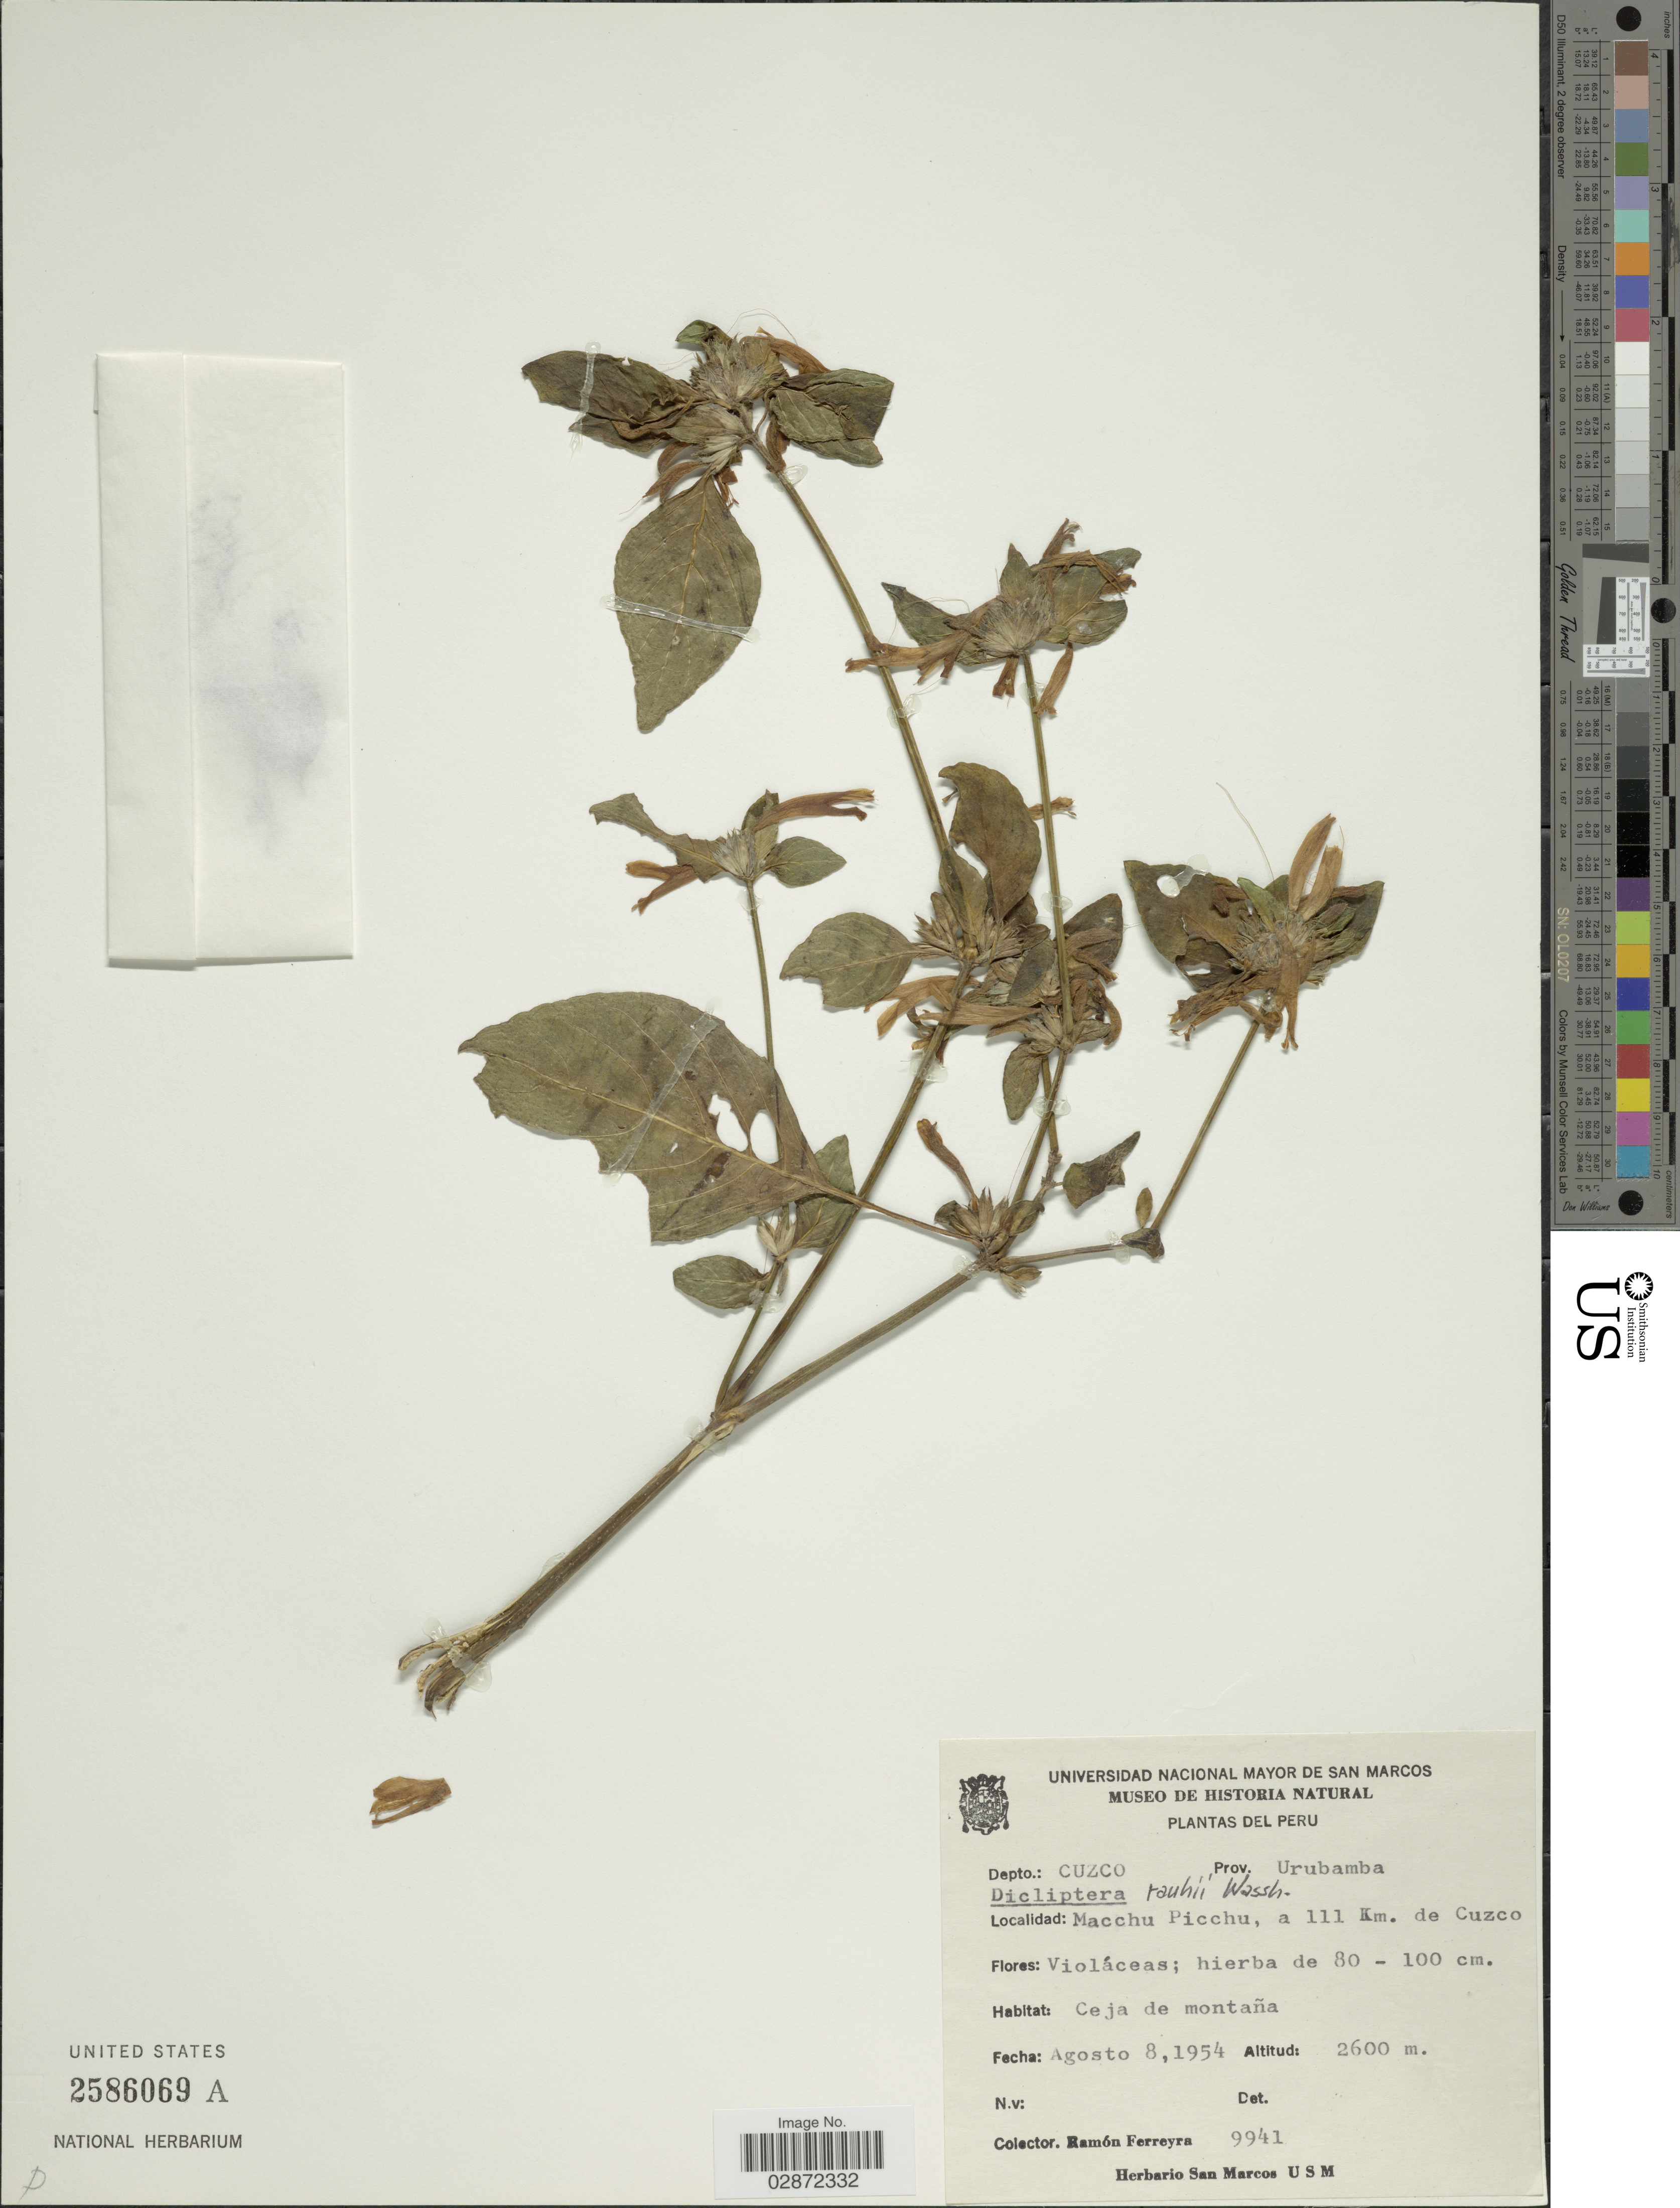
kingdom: Plantae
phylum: Tracheophyta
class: Magnoliopsida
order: Lamiales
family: Acanthaceae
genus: Dicliptera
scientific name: Dicliptera squarrosa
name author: Nees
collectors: R. A. Ferreyra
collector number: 9941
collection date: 1954-08-08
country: Peru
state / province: Cusco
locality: Depto.: Cuzco. Prov. Urubamba. Machu Picchu, a 111 Km. de Cuzco.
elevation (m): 2600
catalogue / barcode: US 2586069A